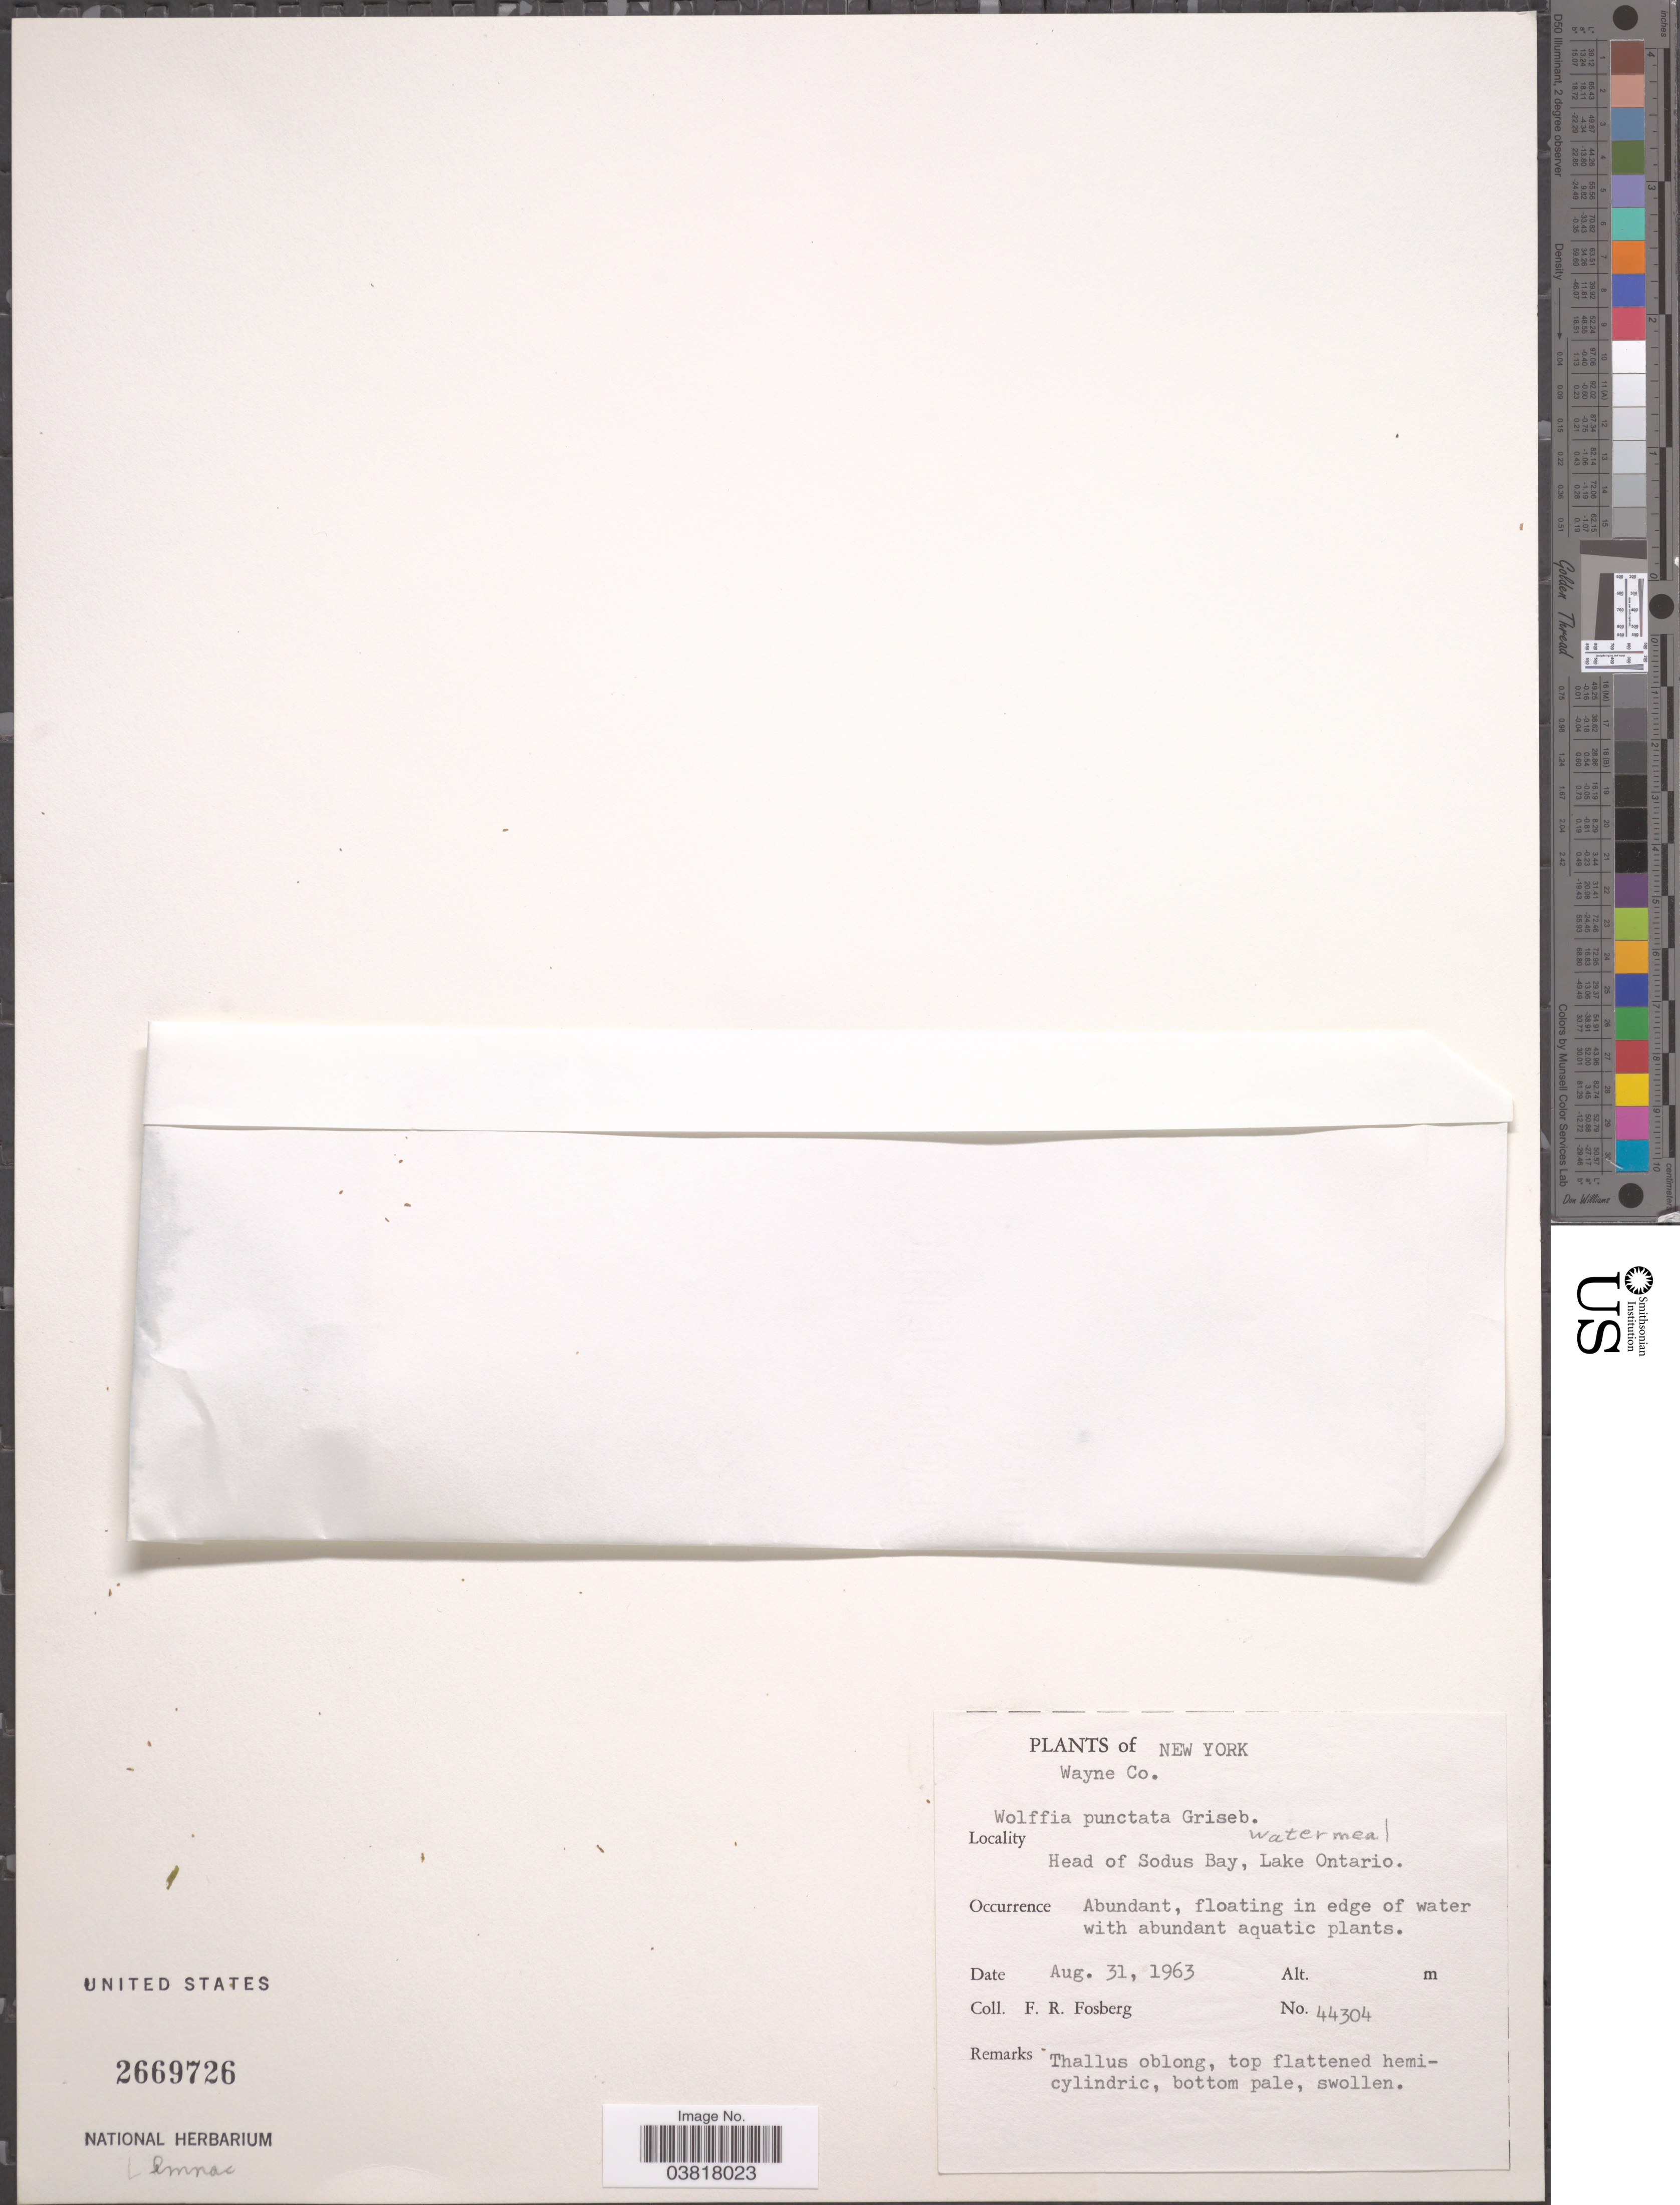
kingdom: Plantae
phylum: Tracheophyta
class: Liliopsida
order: Alismatales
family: Araceae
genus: Wolffia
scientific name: Wolffia punctata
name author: Griseb.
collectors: F. R. Fosberg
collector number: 44304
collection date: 1963-08-31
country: United States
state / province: New York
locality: Wayne Co. Head of Sodus Bay, Lake Ontario.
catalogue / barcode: US 2669726